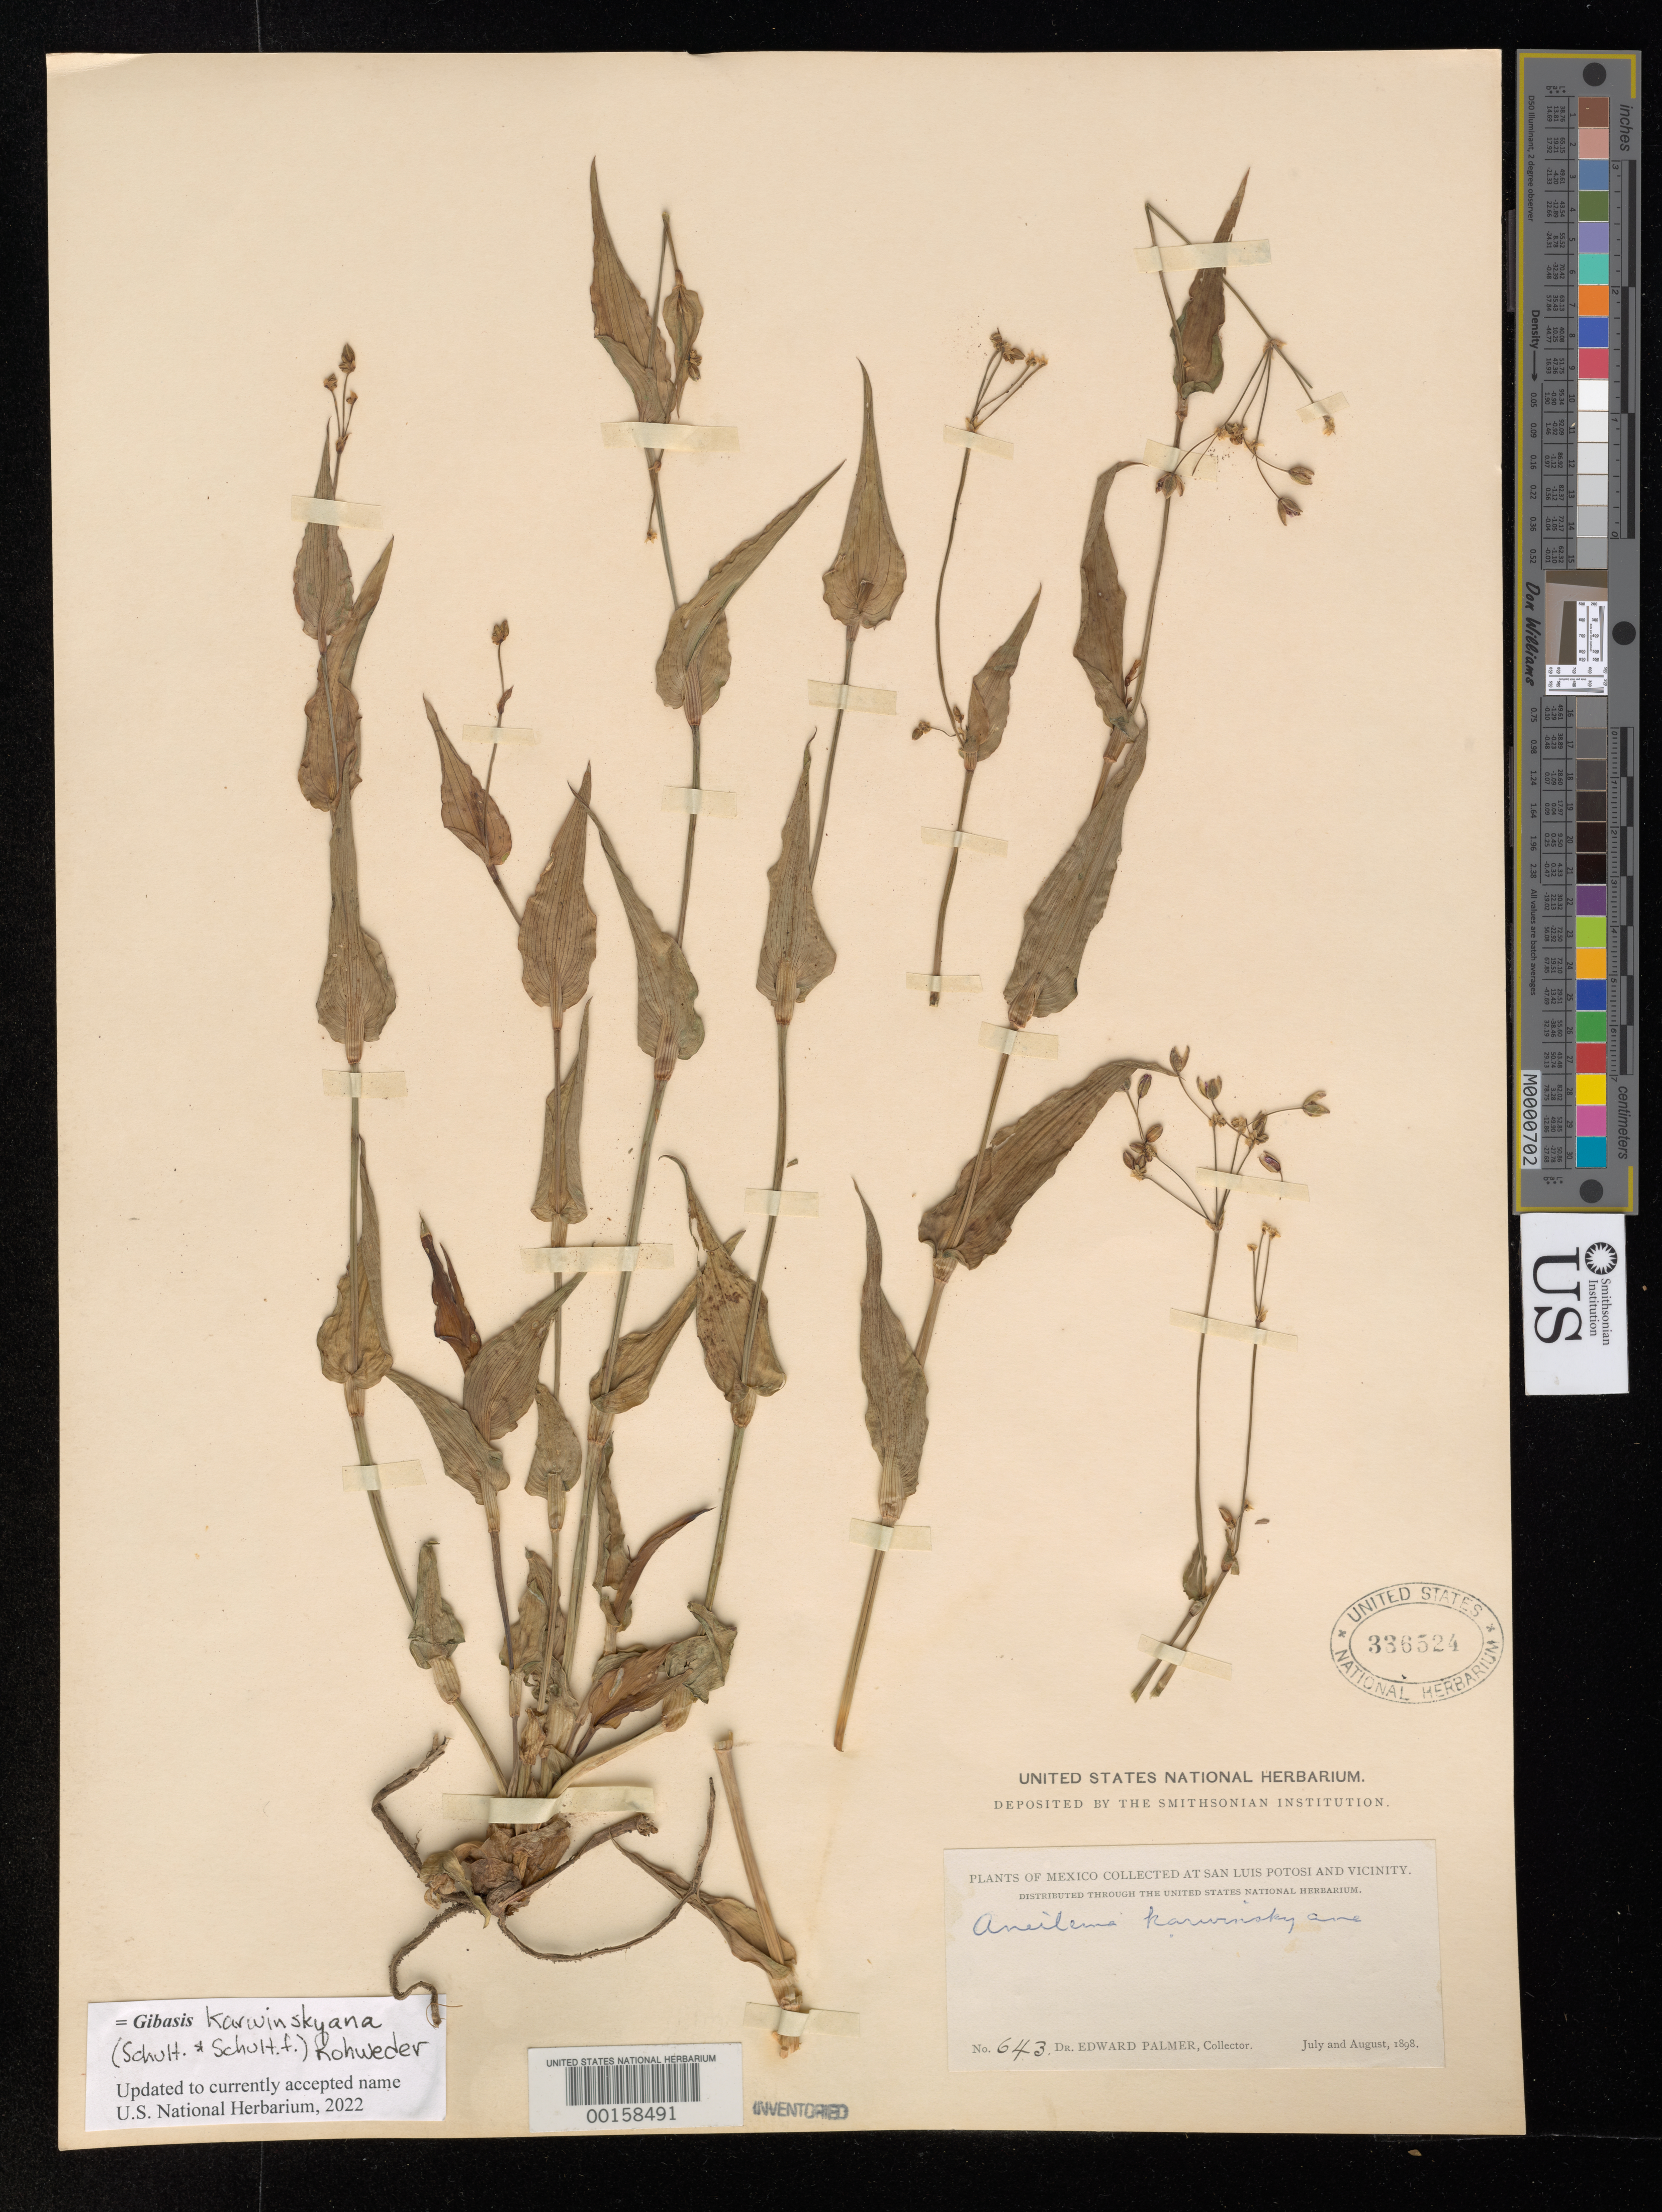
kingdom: Plantae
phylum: Tracheophyta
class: Liliopsida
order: Commelinales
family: Commelinaceae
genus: Gibasis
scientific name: Gibasis karwinskyana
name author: (Schult. & Schult. f.) Rohweder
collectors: E. Palmer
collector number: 643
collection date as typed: Jul 1898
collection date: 1898-07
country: Mexico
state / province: San Luis Potosí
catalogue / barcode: US 336524